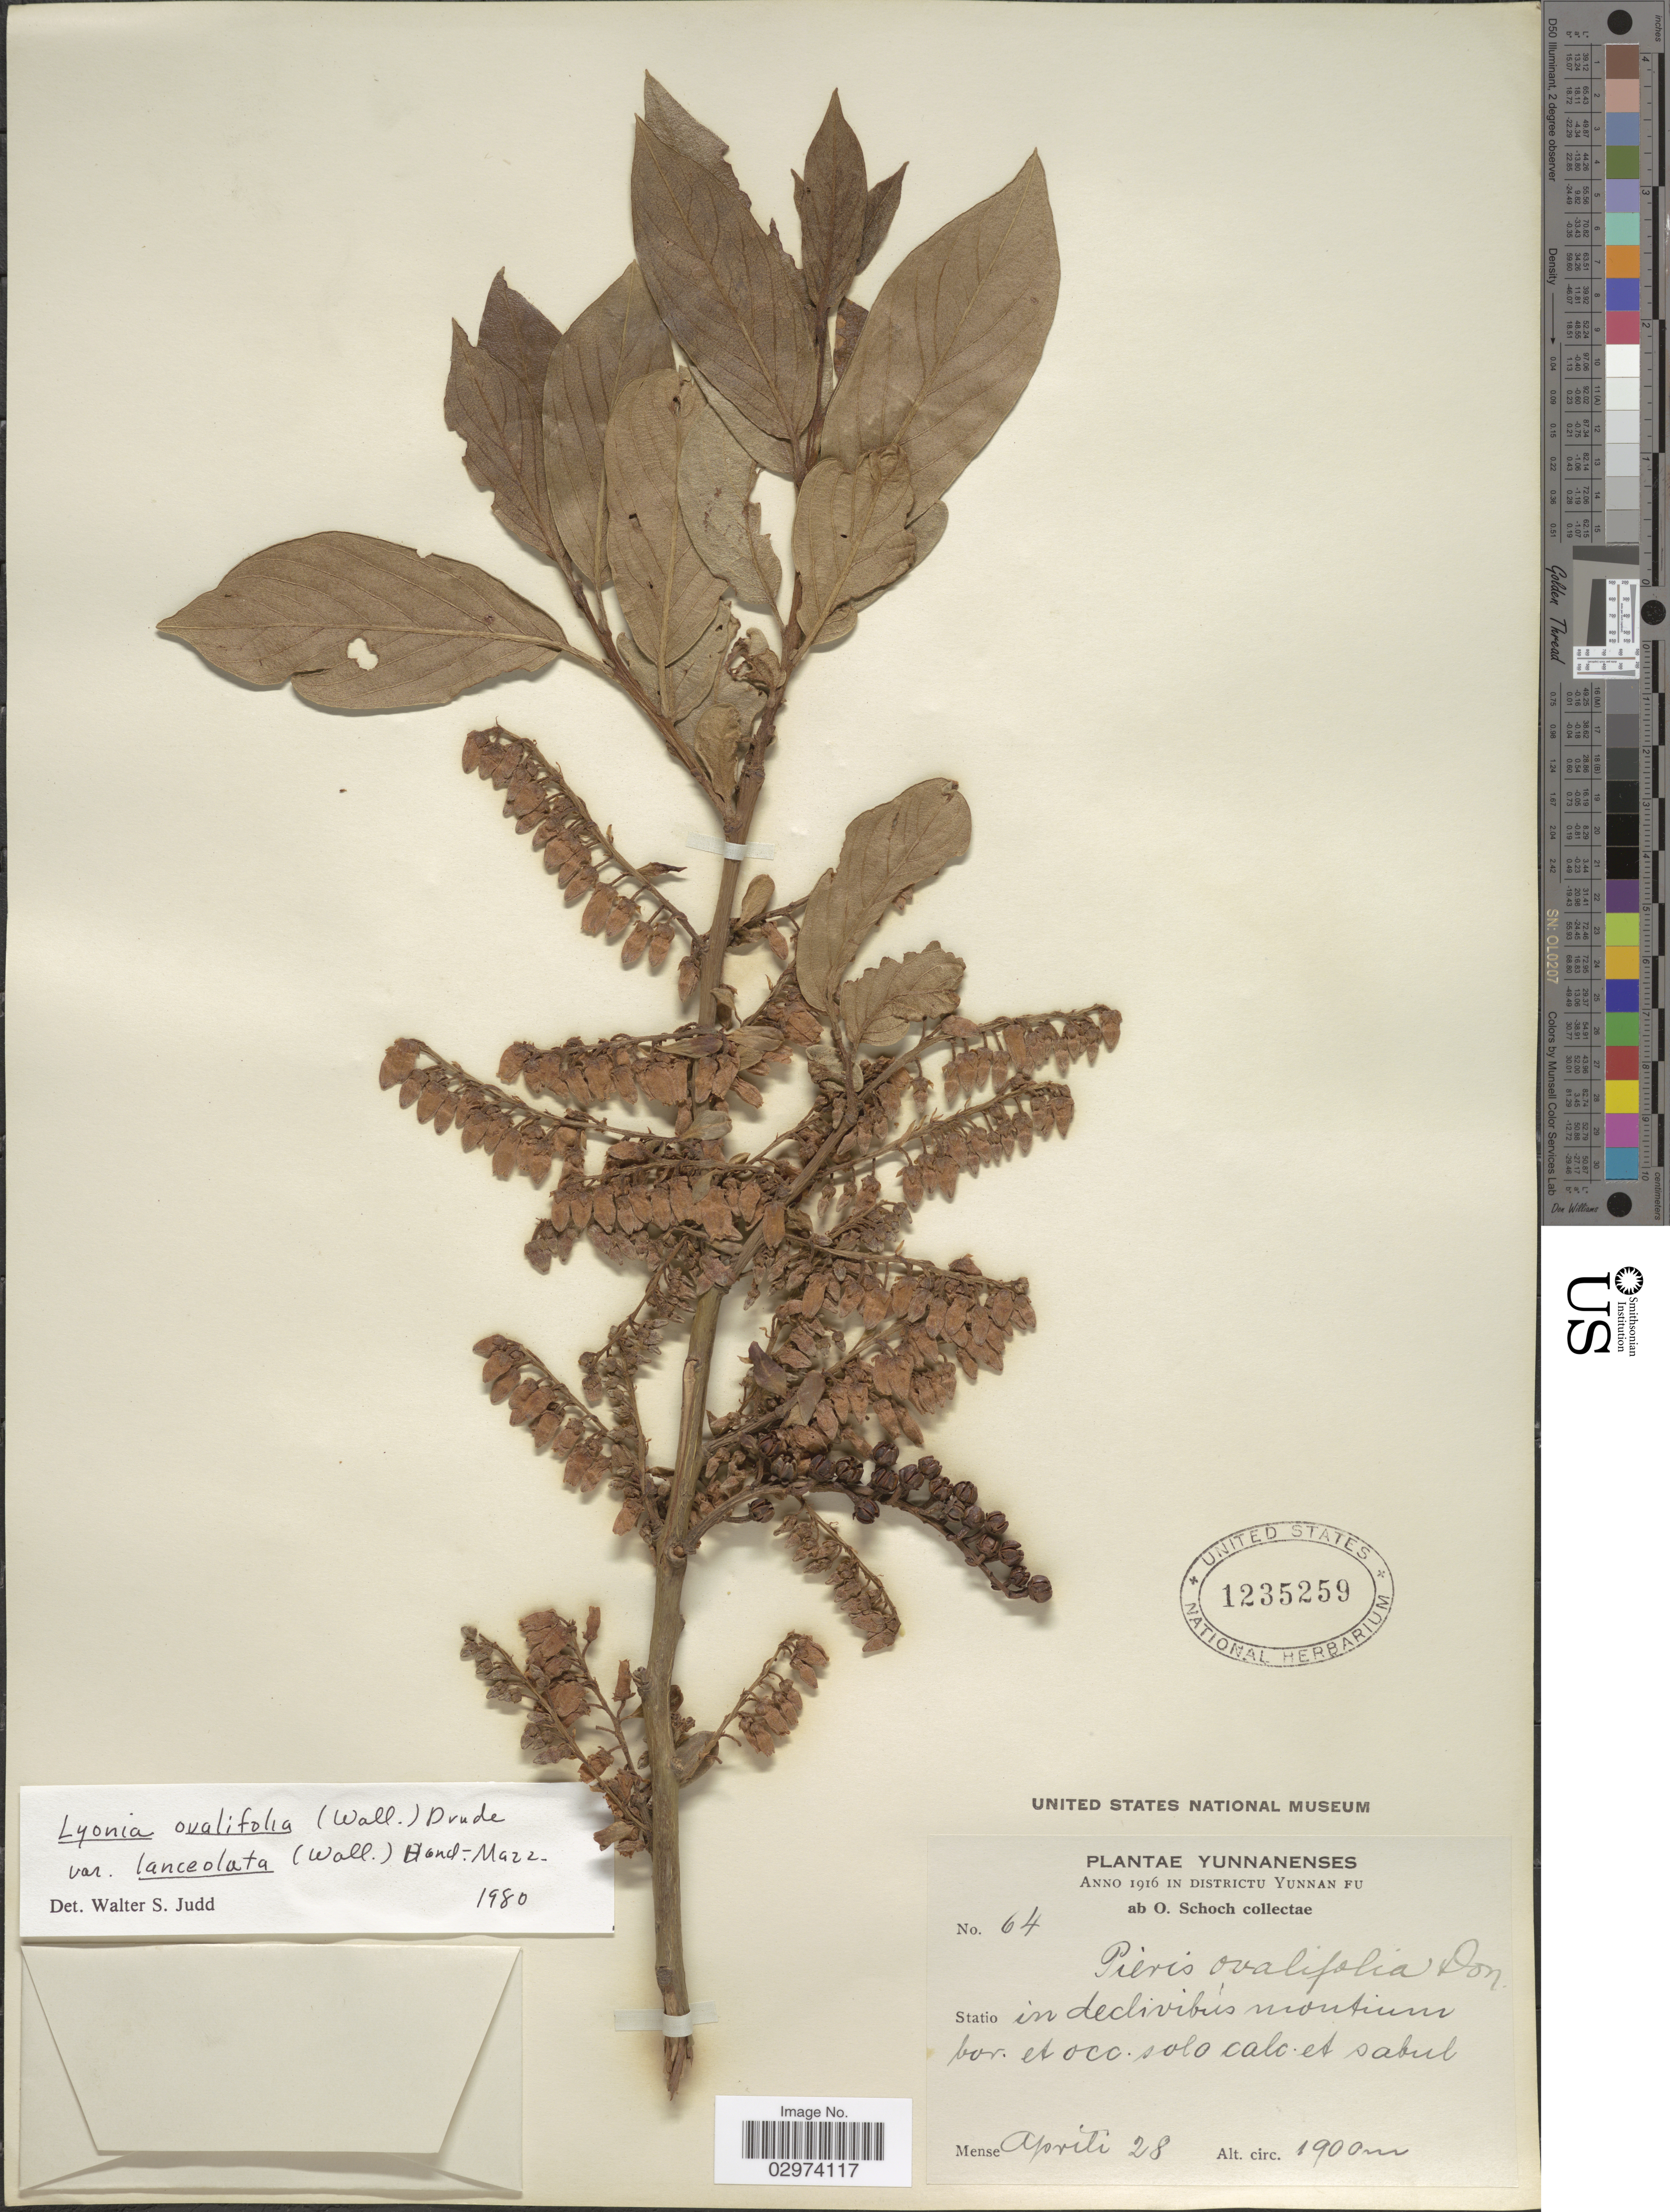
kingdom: Plantae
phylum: Tracheophyta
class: Magnoliopsida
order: Ericales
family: Ericaceae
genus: Lyonia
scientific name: Lyonia ovalifolia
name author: (Wall.) Drude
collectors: O. Schoch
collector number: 64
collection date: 1916-04-28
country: China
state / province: Yunnan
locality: Districtu Yunnan Fu. Statio in declivibus montium bor. et occ. solo calc. et sabul.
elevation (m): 1900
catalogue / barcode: US 1235259